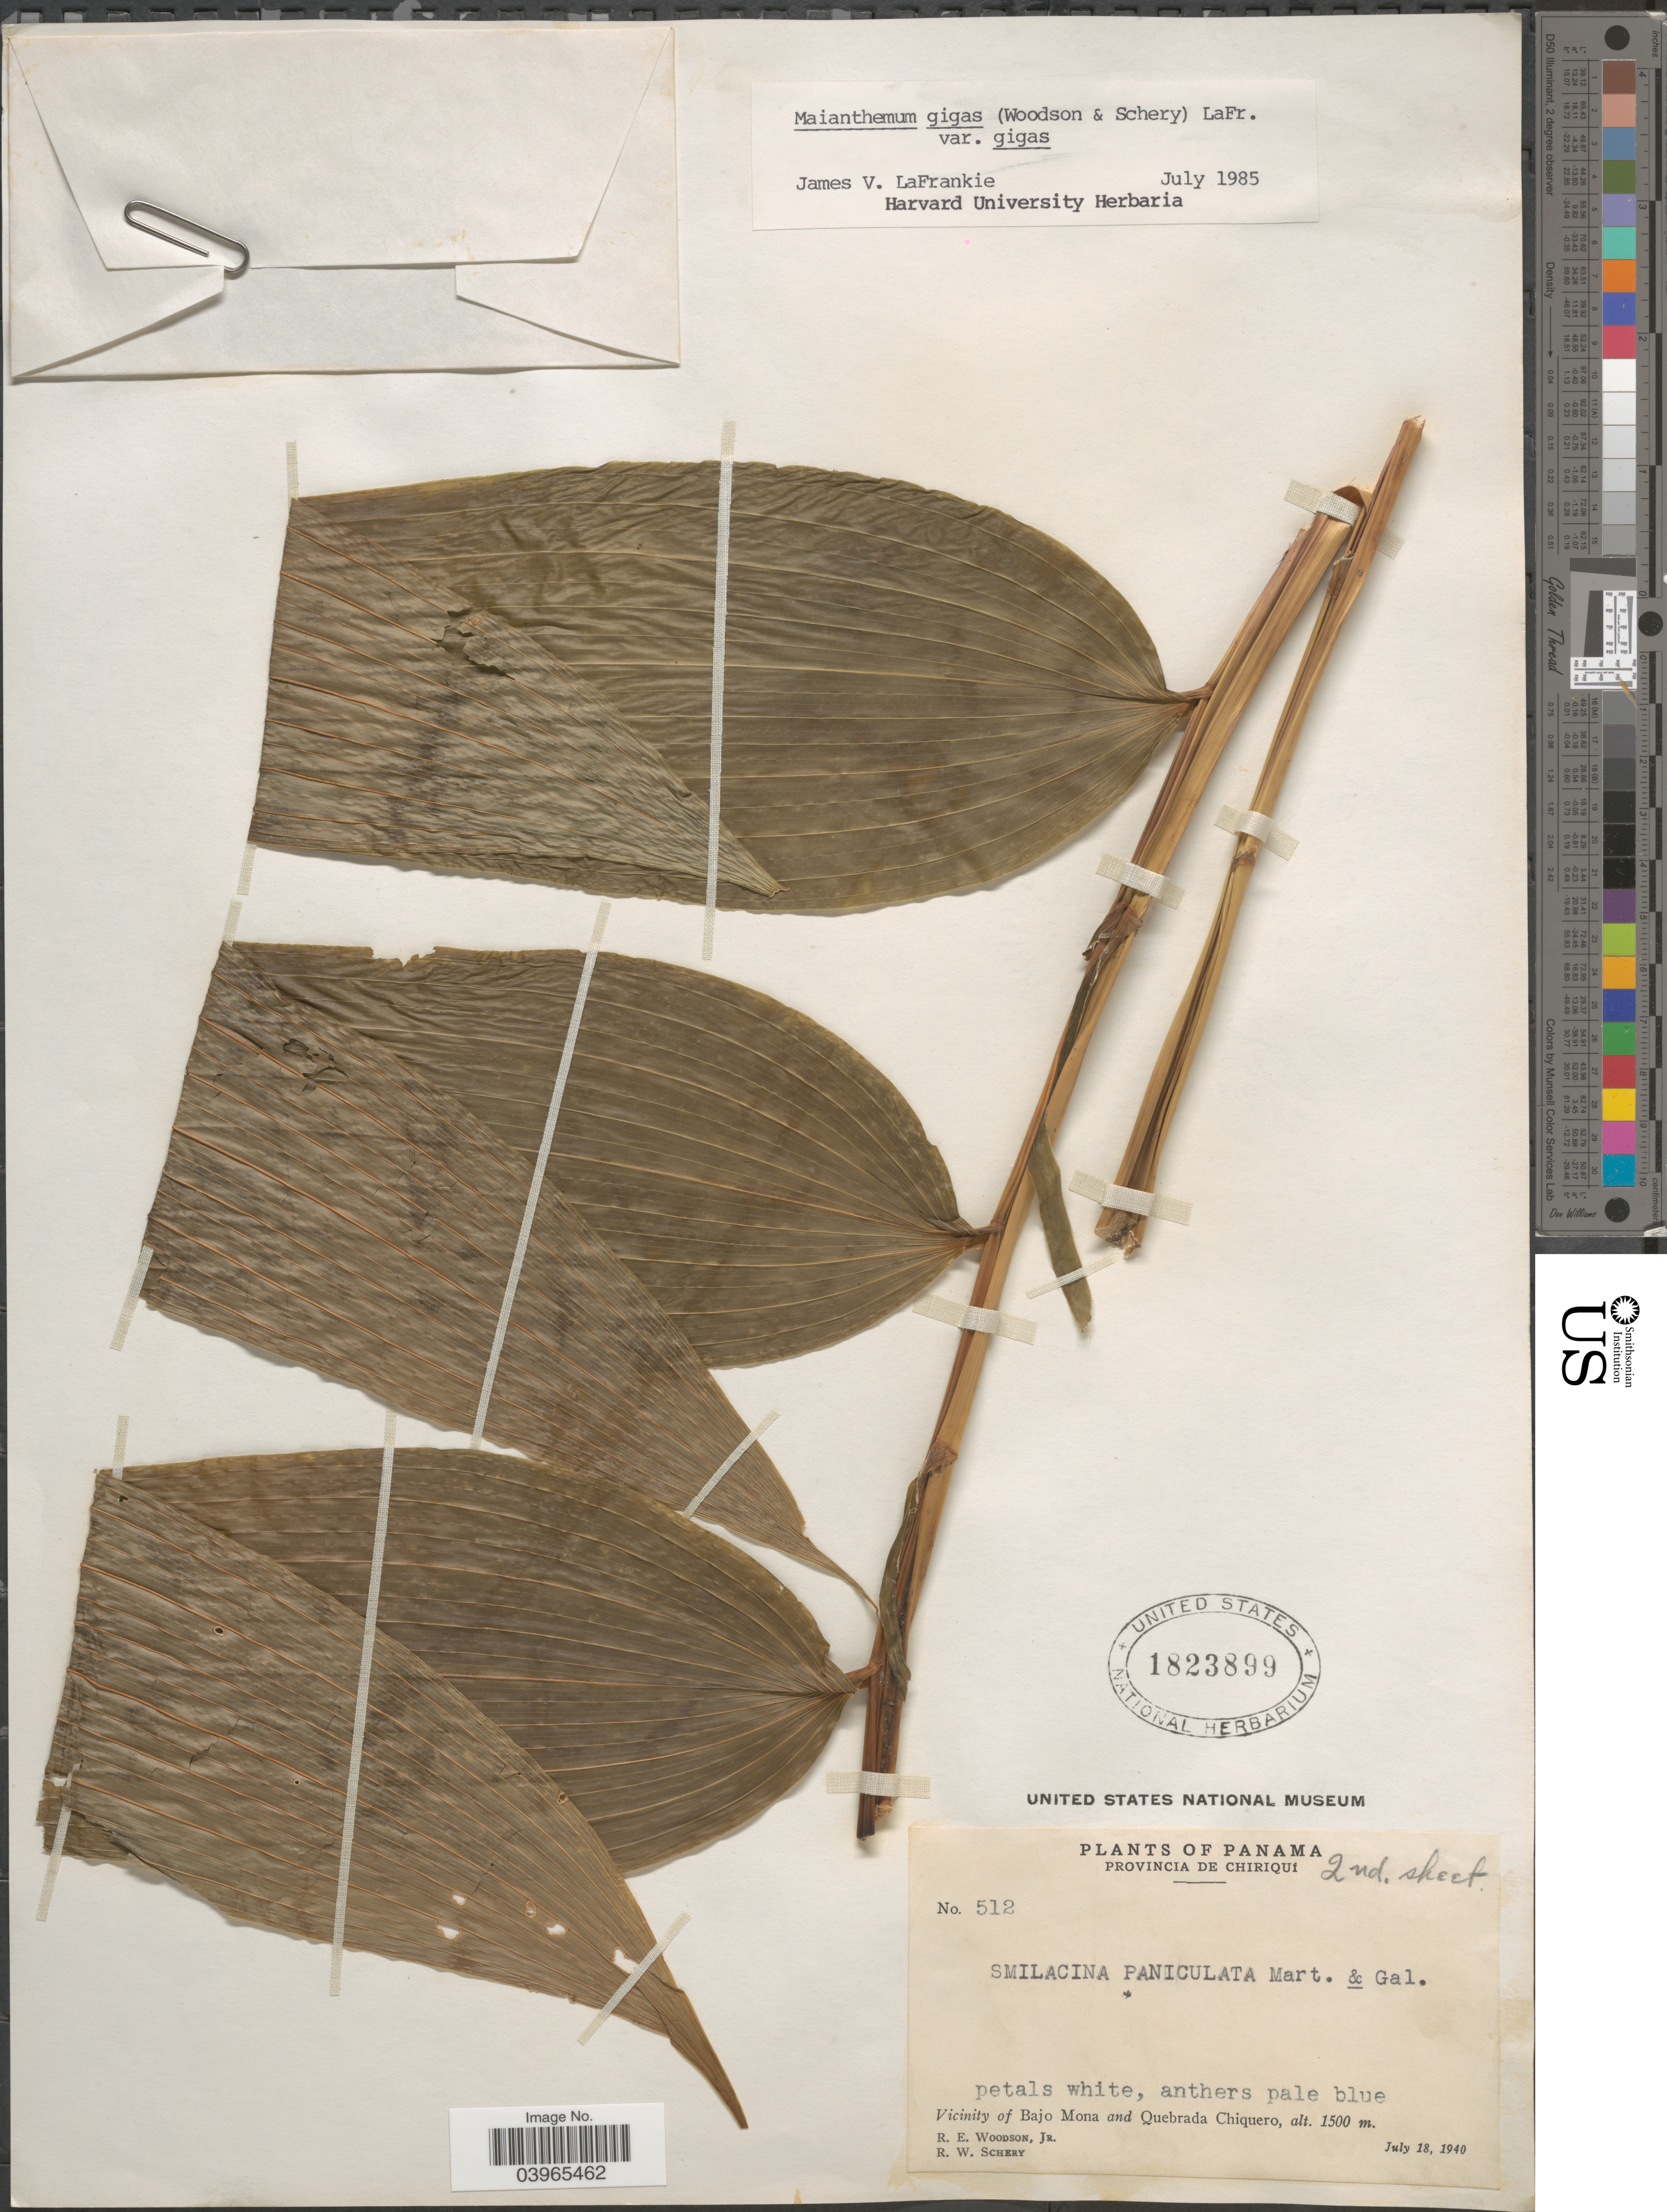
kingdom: Plantae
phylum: Tracheophyta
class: Liliopsida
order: Asparagales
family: Asparagaceae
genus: Maianthemum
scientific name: Maianthemum gigas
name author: (Woodson) LaFrankie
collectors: R. E. Woodson & R. W. Schery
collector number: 512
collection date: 1940-07-18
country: Panama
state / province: Chiriqui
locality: Vicinity of Bajo Mona and Quebrada Chiquero.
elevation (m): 1500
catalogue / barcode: US 1823899